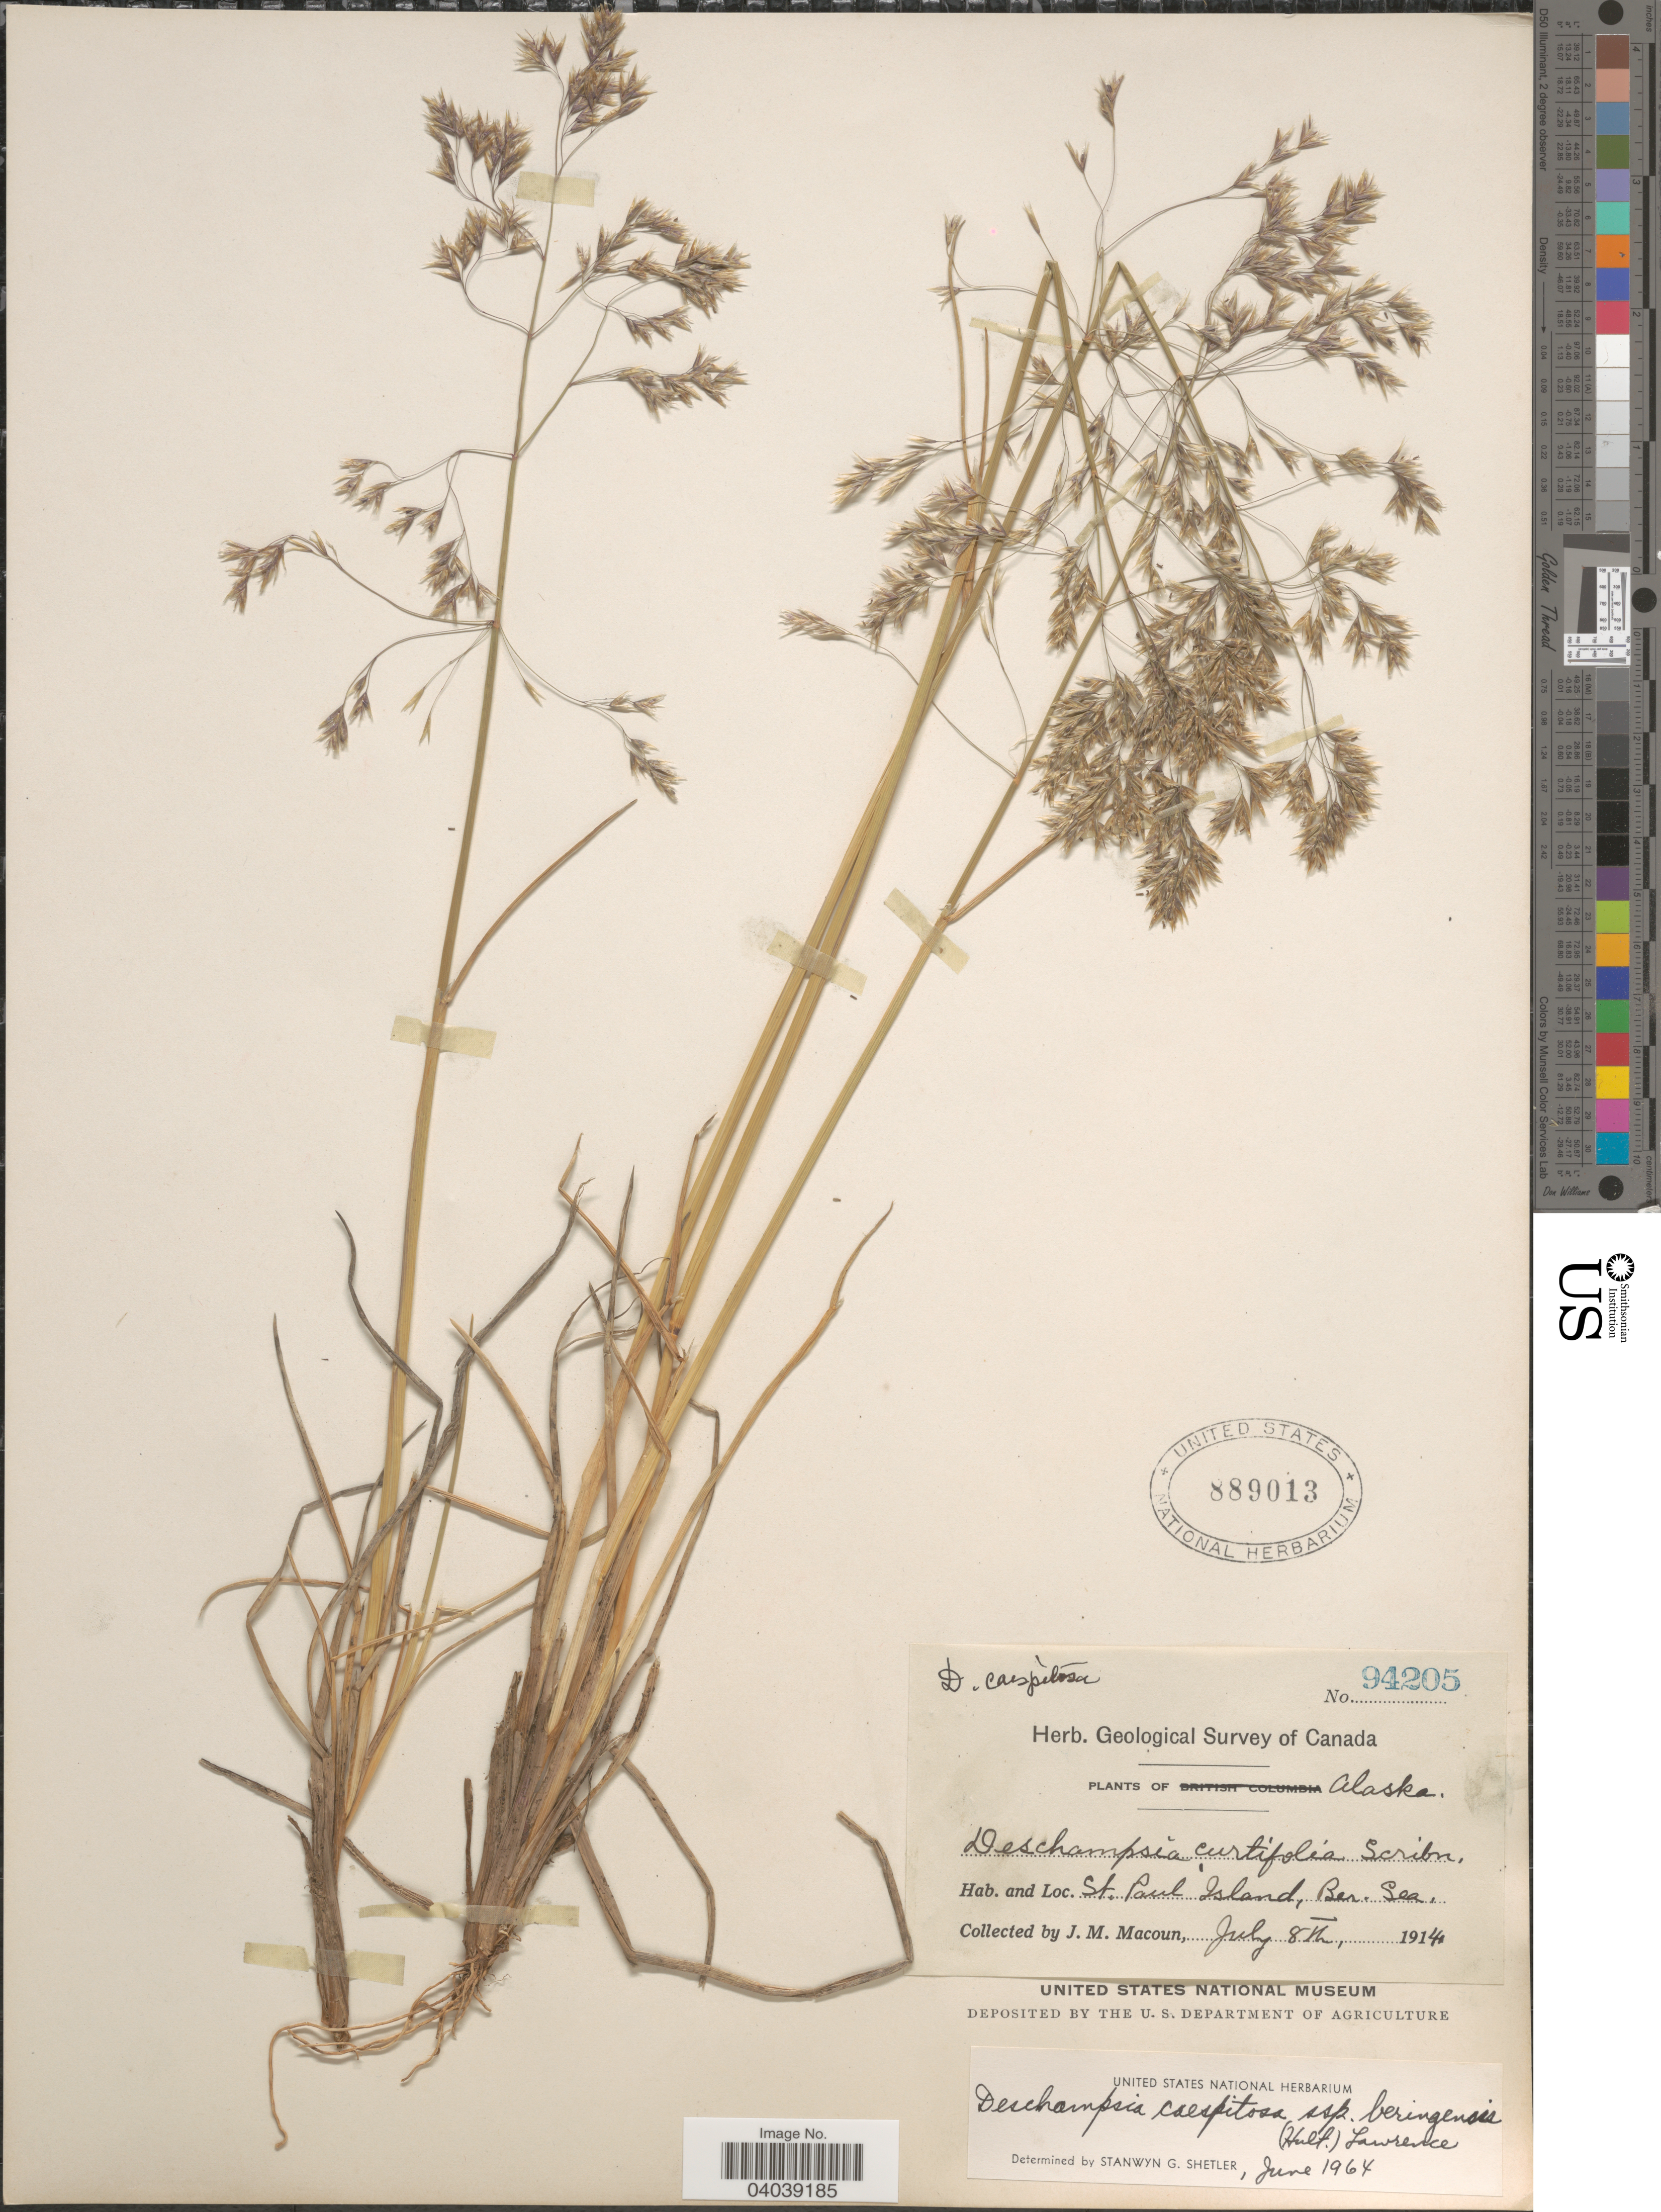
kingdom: Plantae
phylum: Tracheophyta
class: Liliopsida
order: Poales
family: Poaceae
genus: Deschampsia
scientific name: Deschampsia cespitosa subsp. beringensis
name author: (Hultén) Lawrence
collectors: J. M. Macoun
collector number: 94205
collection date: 1914-07-08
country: United States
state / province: Alaska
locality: St. Paul Island, Ber. Sea.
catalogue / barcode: US 889013